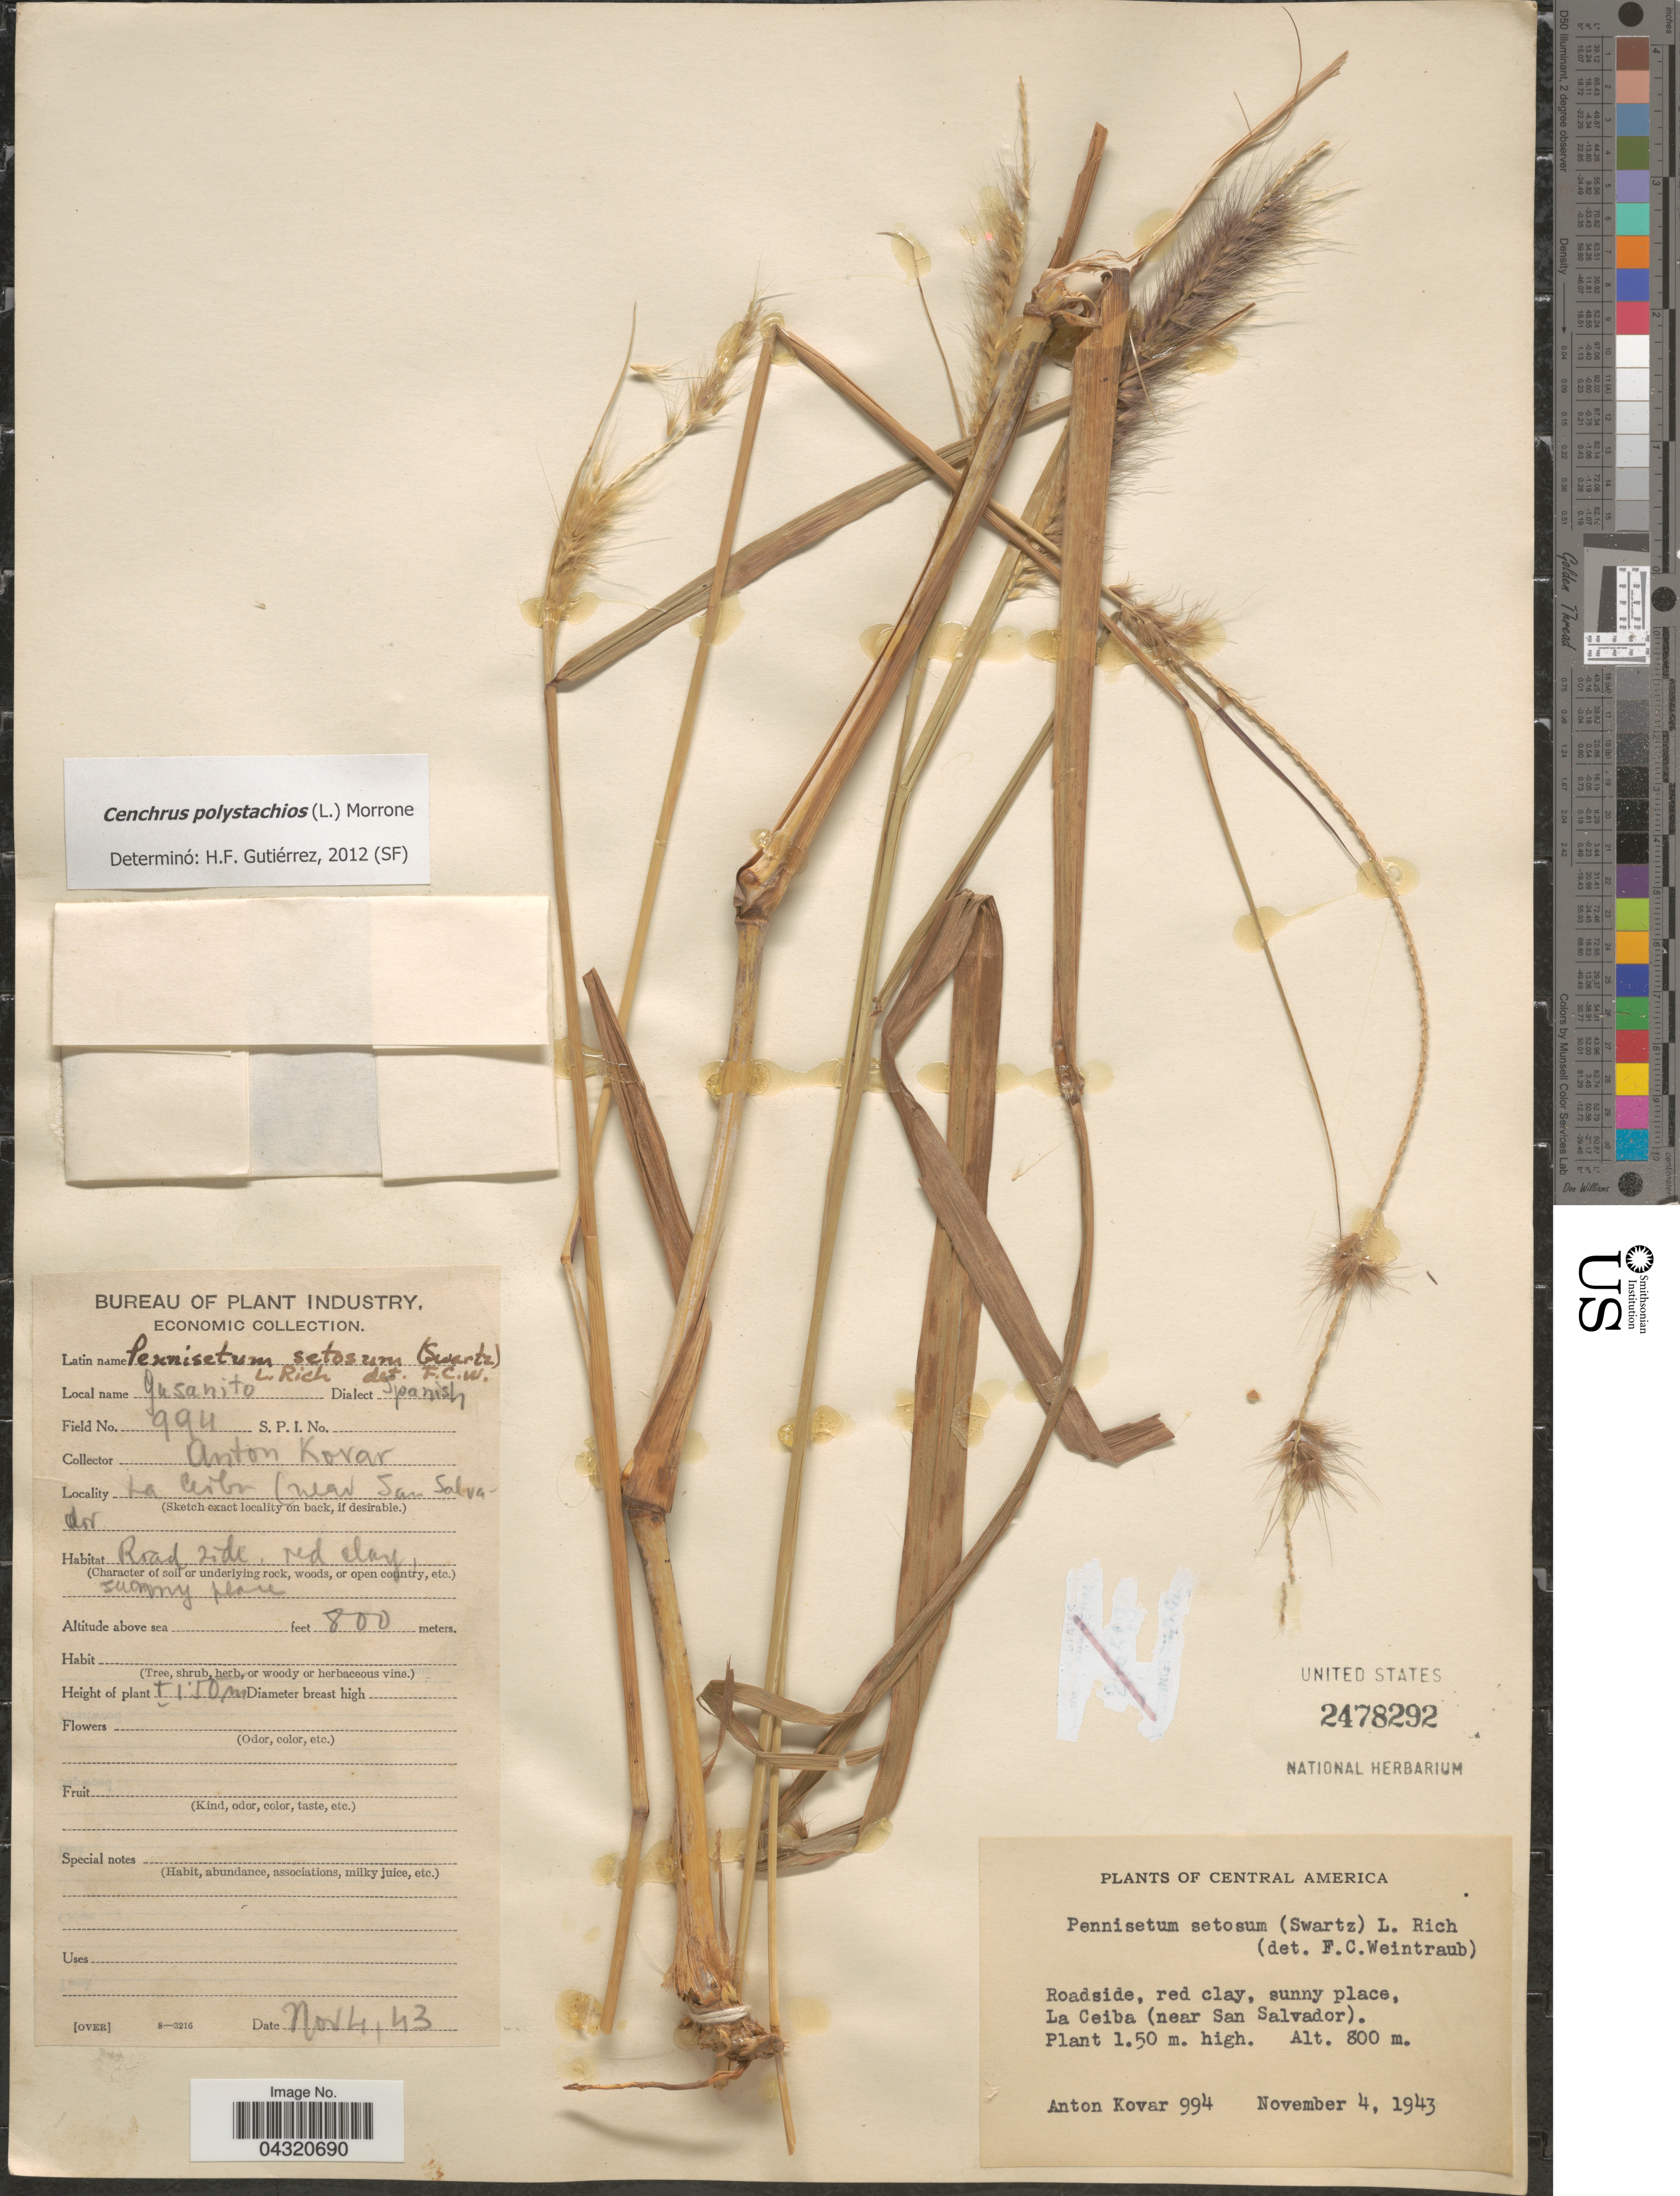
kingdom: Plantae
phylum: Tracheophyta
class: Liliopsida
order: Poales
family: Poaceae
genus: Cenchrus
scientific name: Cenchrus polystachios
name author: (L.) Morrone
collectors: A. Kovar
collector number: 994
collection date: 1943-11-04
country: Puerto Rico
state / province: Ceiba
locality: La Ceiba (near San Salvador).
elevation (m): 800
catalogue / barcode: US 2478292